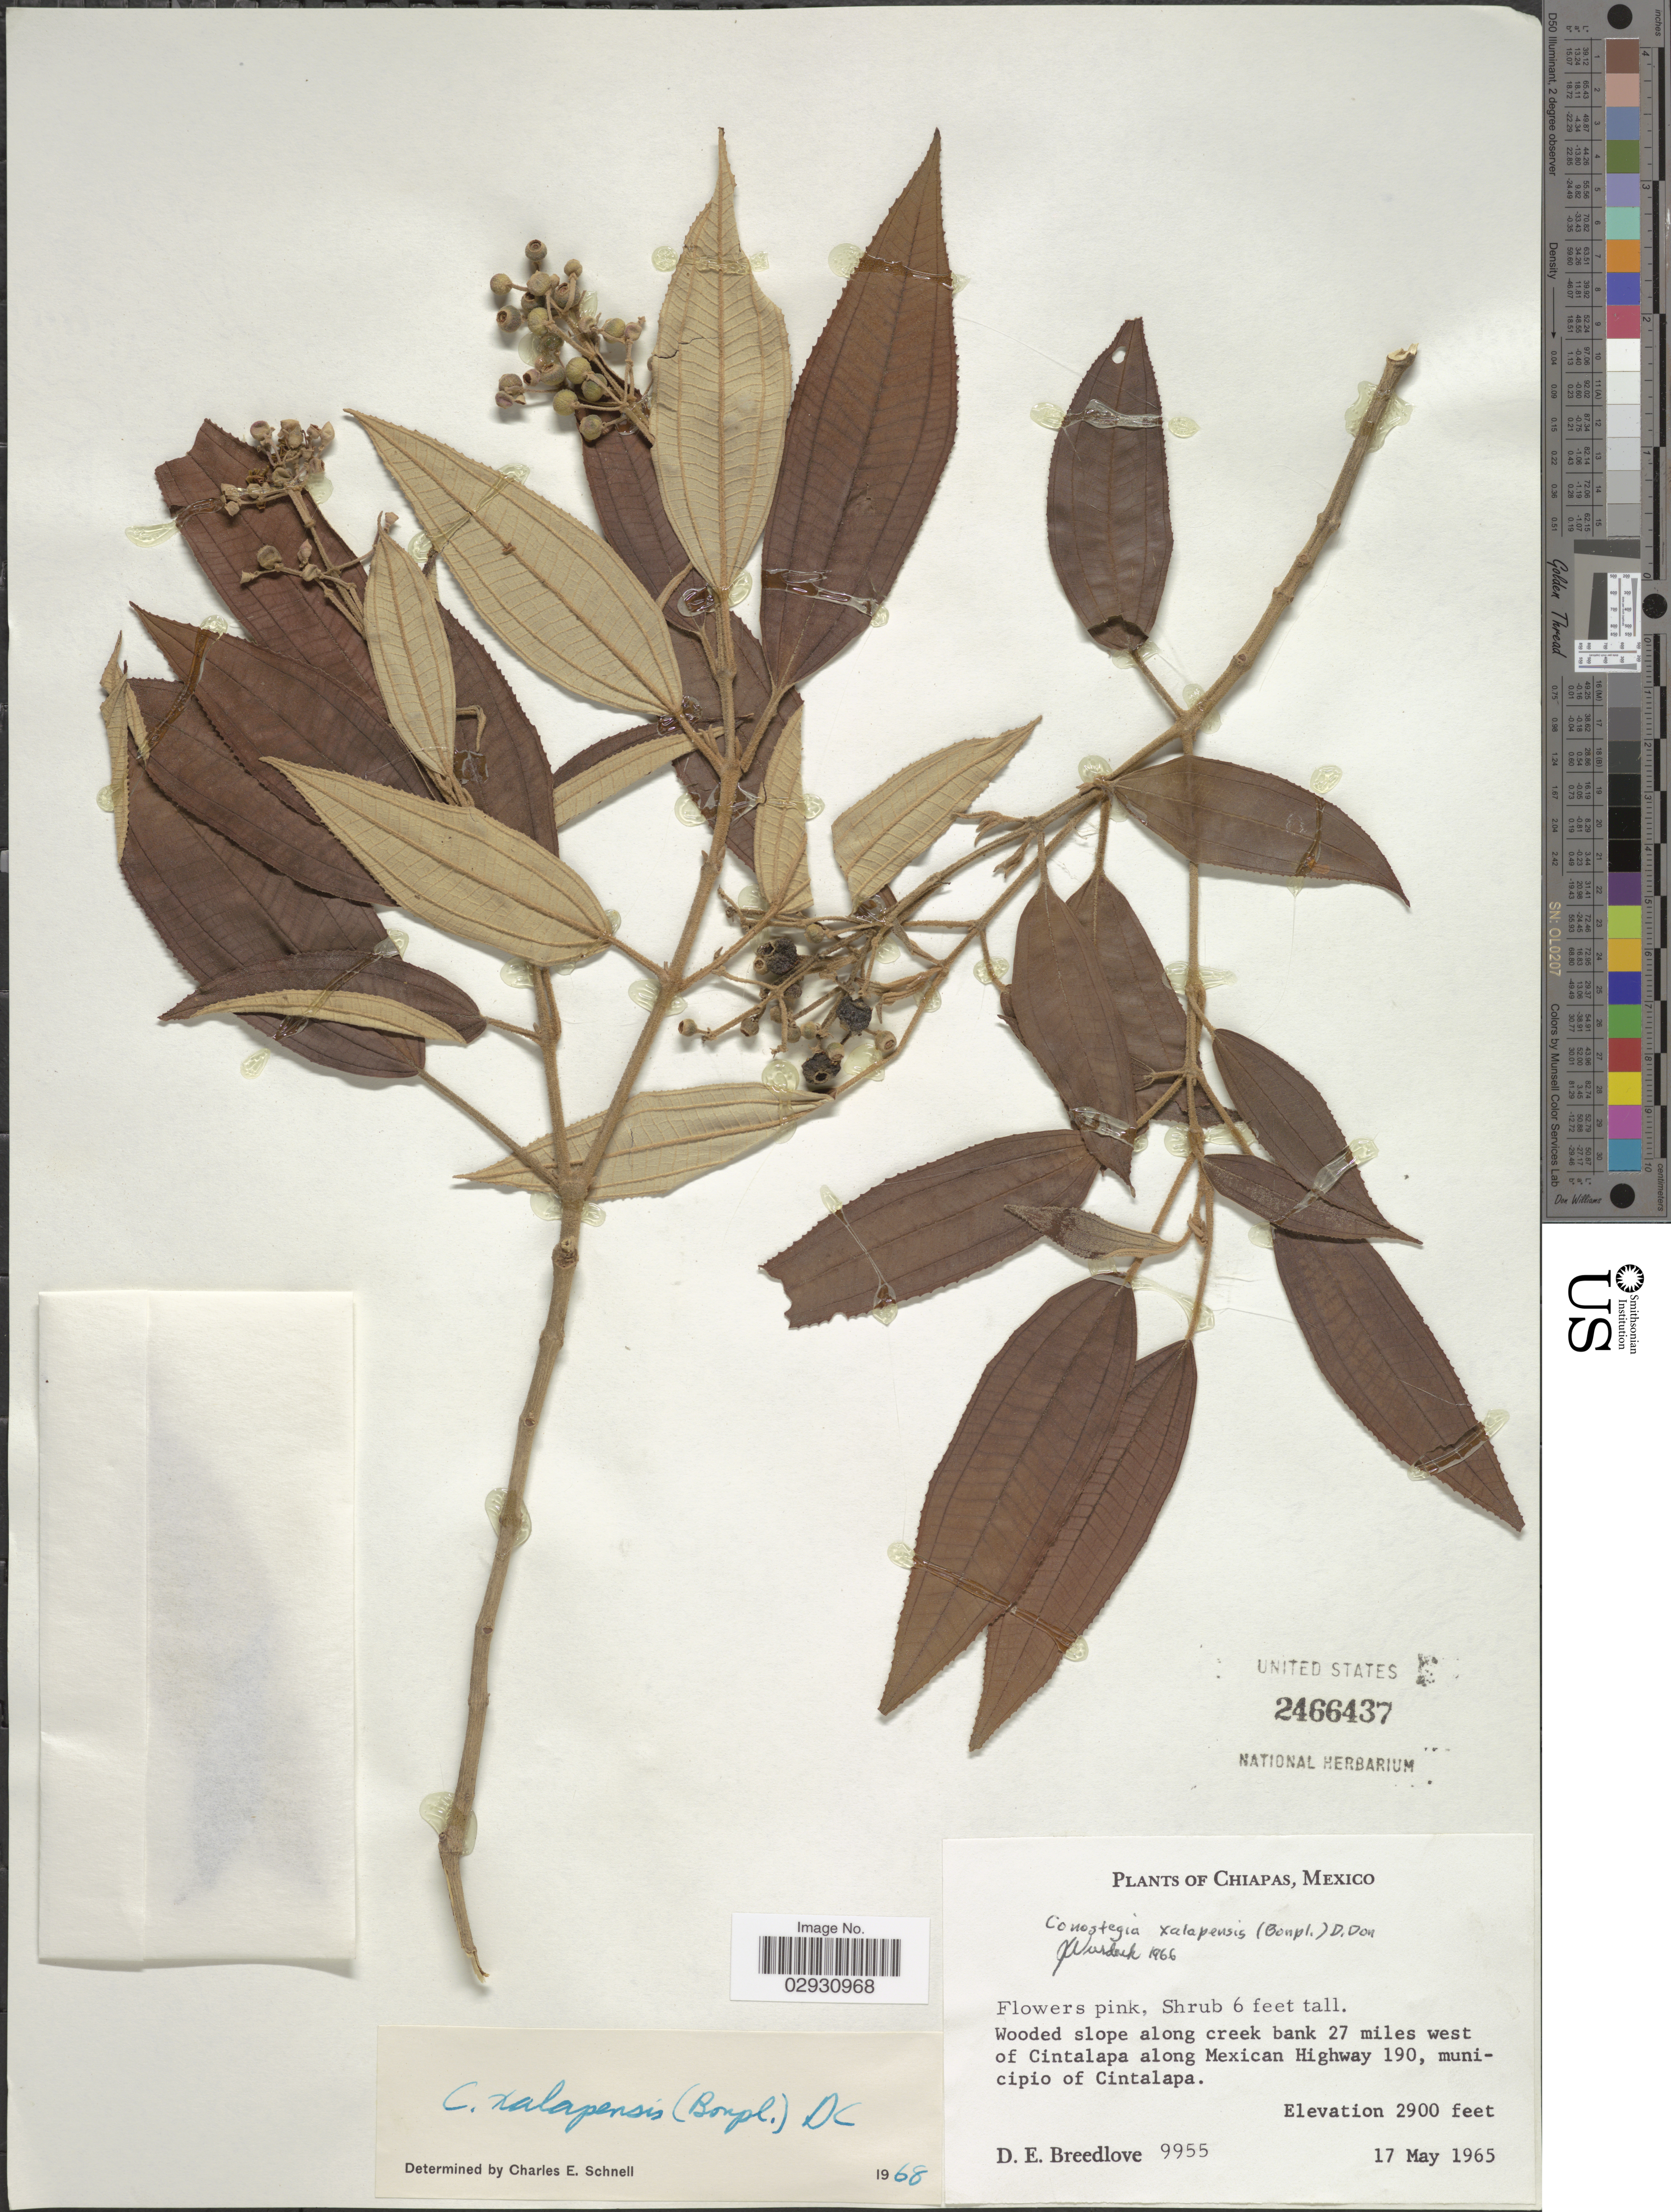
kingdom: Plantae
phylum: Tracheophyta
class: Magnoliopsida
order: Myrtales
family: Melastomataceae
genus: Conostegia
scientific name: Conostegia quadrangularis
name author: Schltdl. ex Steud.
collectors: D. E. Breedlove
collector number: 9955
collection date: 1965-05-17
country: Mexico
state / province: Chiapas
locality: Wooded slope along creek bank 27 miles west of Cintalapa along Mexican Highway 190, municipio of Cintalapa.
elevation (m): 884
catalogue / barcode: US 2466437